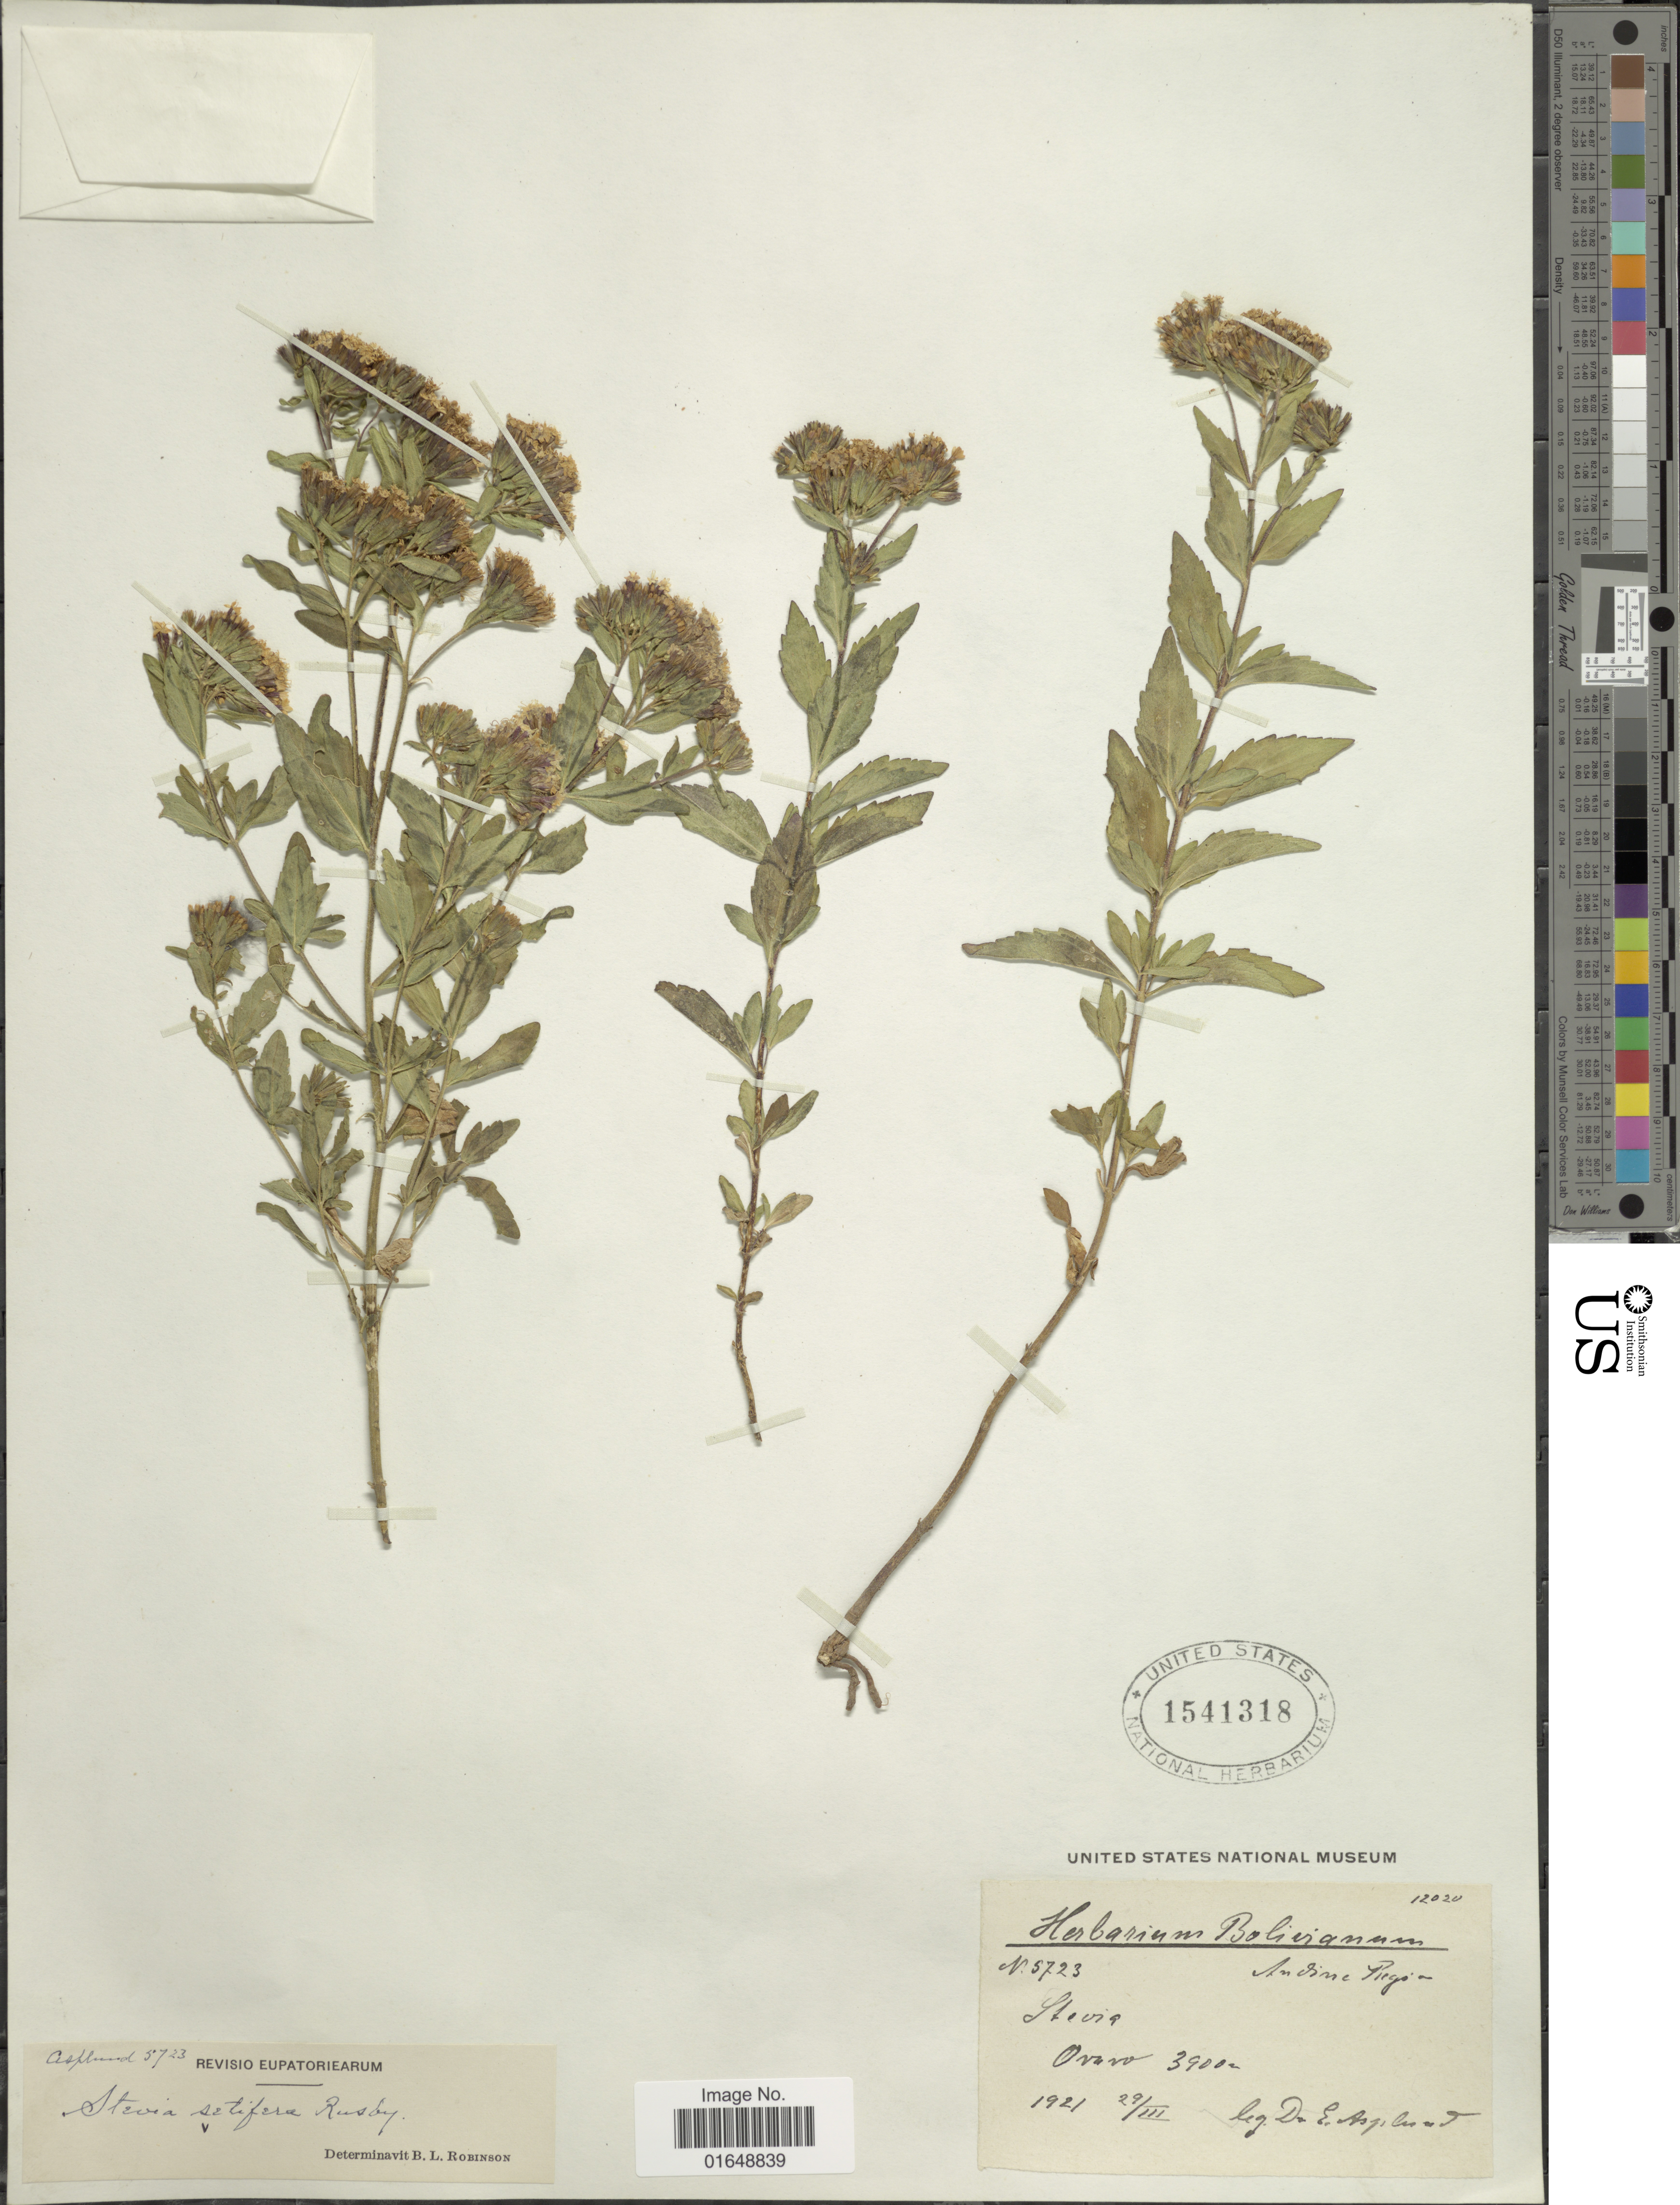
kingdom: Plantae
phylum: Tracheophyta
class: Magnoliopsida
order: Asterales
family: Asteraceae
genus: Stevia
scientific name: Stevia setifera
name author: Rusby ex B.L. Rob.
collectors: E. Asplund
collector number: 5723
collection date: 1921-03-29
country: Bolivia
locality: Ovaro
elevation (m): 3900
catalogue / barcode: US 1541318